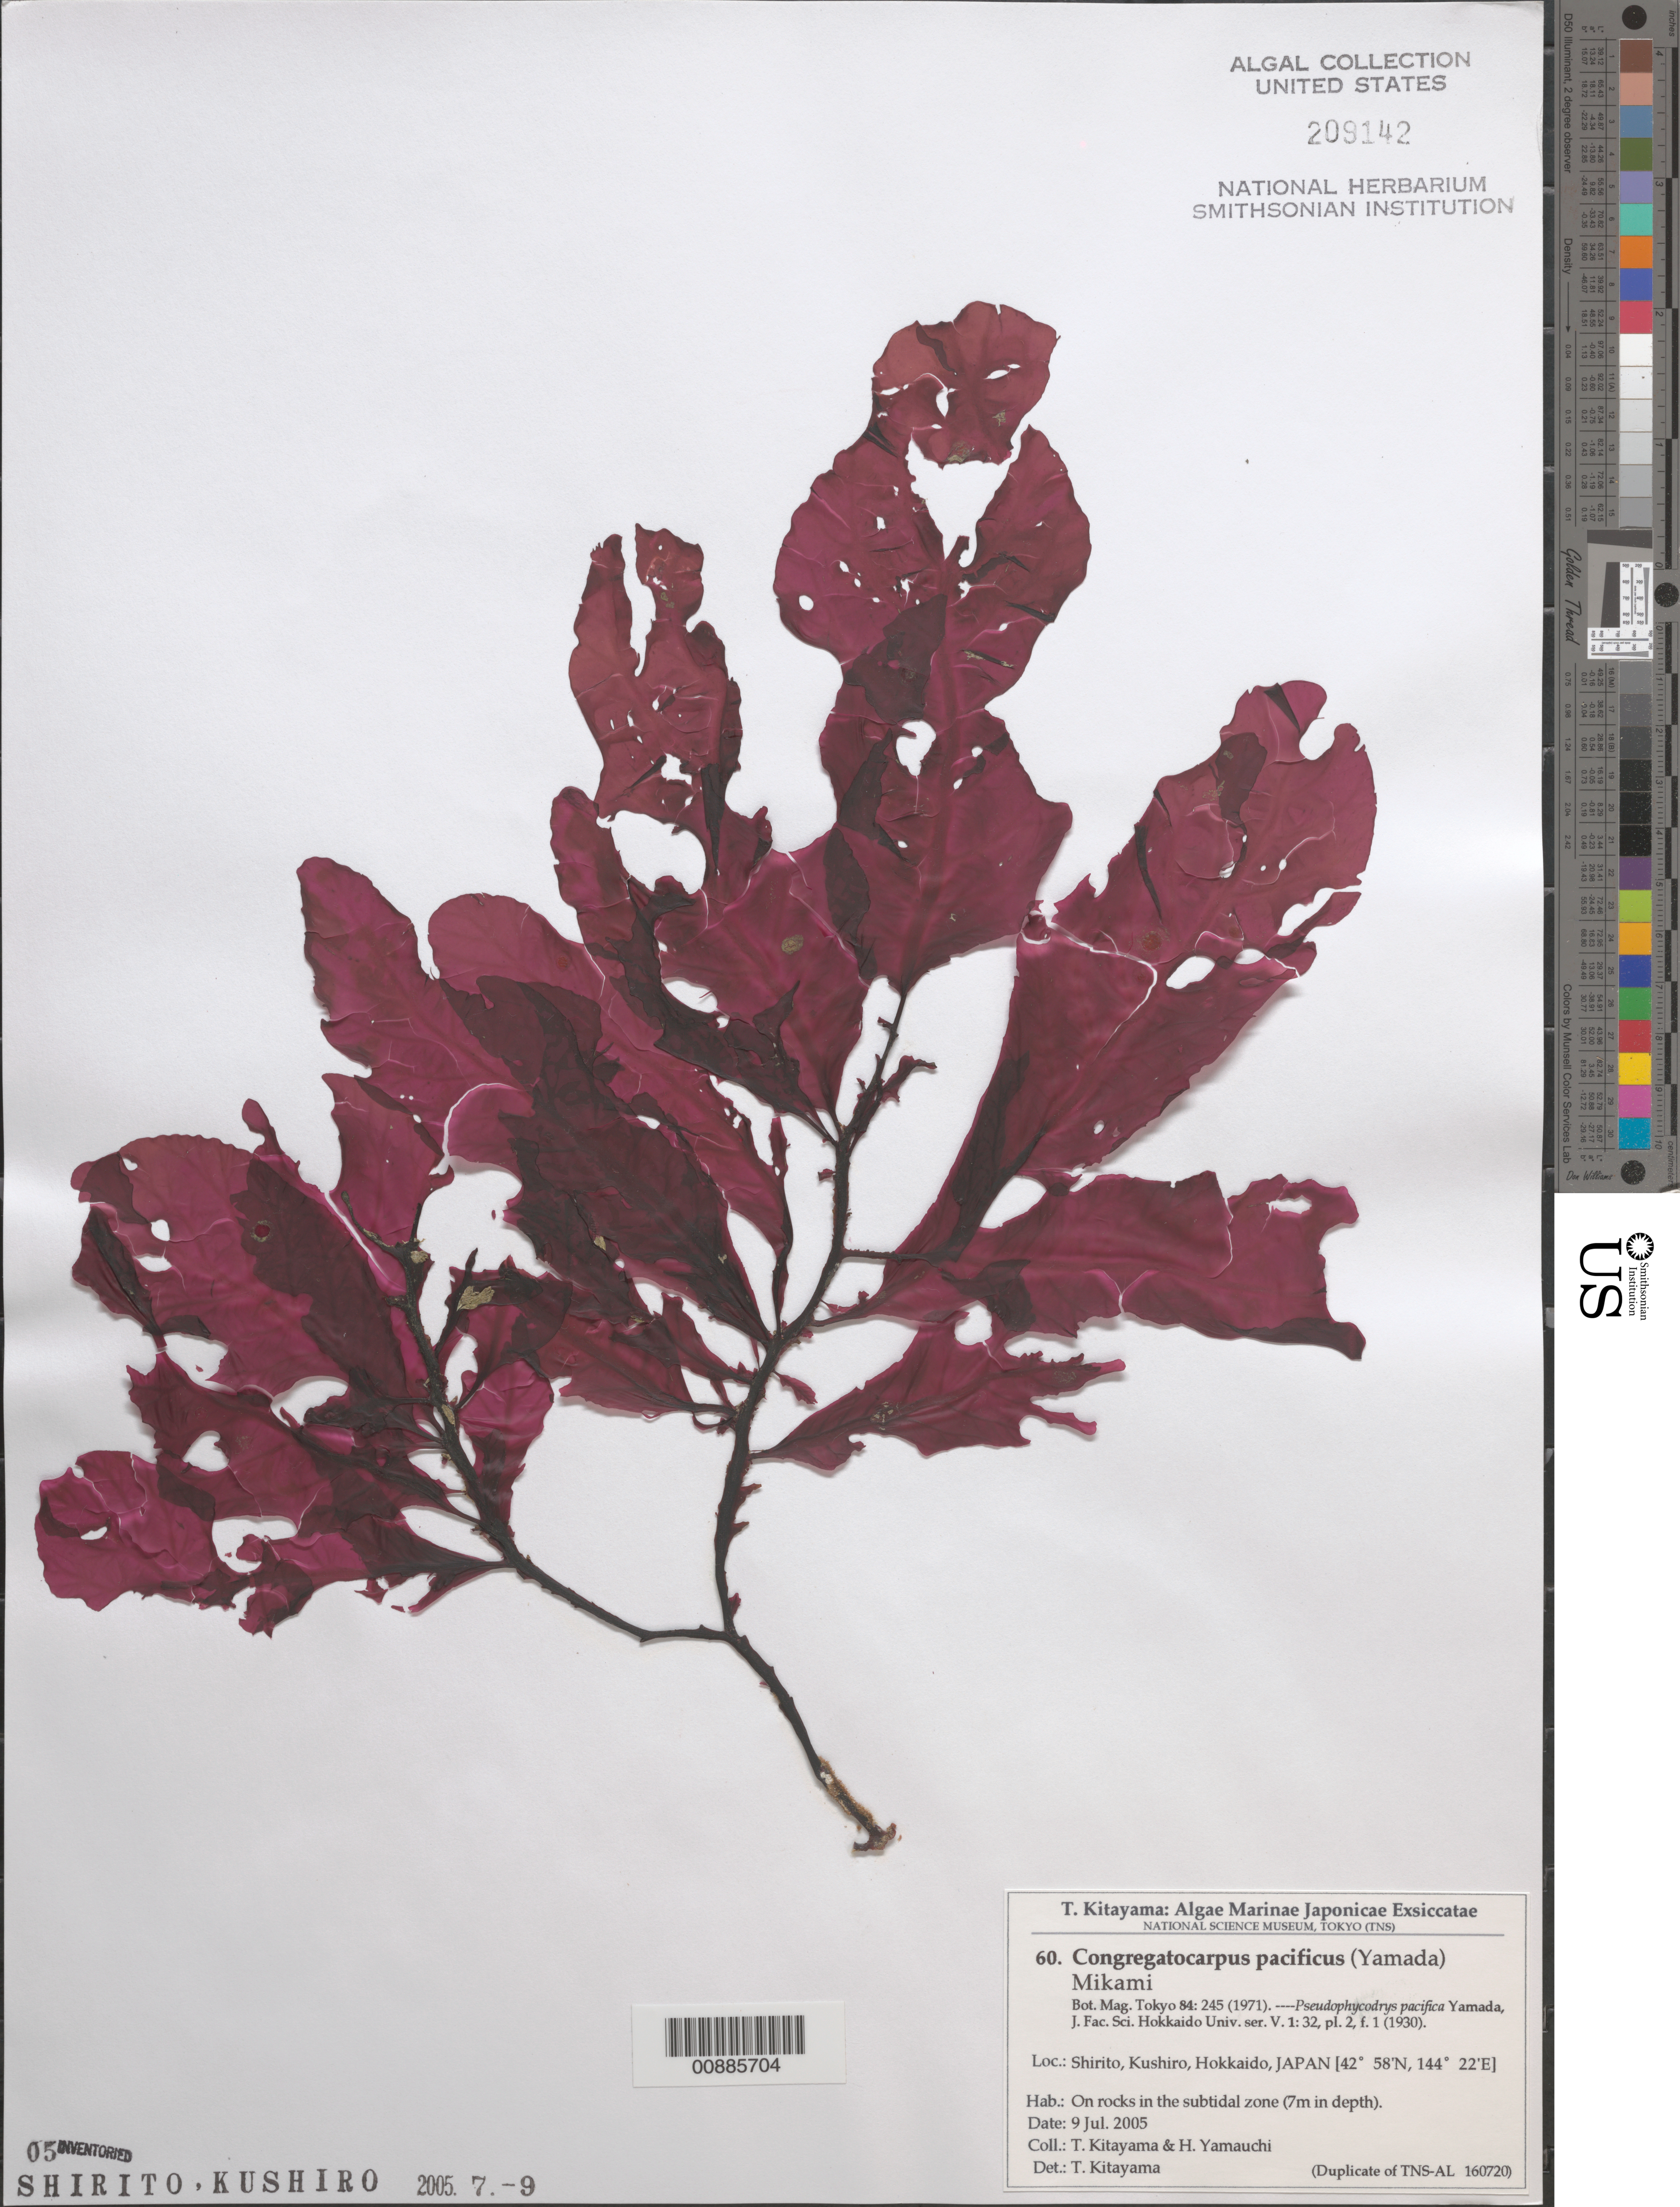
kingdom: Plantae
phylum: Rhodophyta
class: Florideophyceae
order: Ceramiales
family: Delesseriaceae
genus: Congregatocarpus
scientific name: Congregatocarpus kurilensis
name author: (Rupr.) M.J. Wynne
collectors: T. Kitayama & H. Yamauchi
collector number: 60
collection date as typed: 09 Jul 2005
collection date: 2005-07-09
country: Japan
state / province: Hokkaido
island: Hokkaido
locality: Shirito, Kushiro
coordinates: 42 58' N, 144 22' E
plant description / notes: Kitayama, T., Algae Marinae Japonicae Exsiccatae, Fasc. III (Nos. 51-75)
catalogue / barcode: US 209142